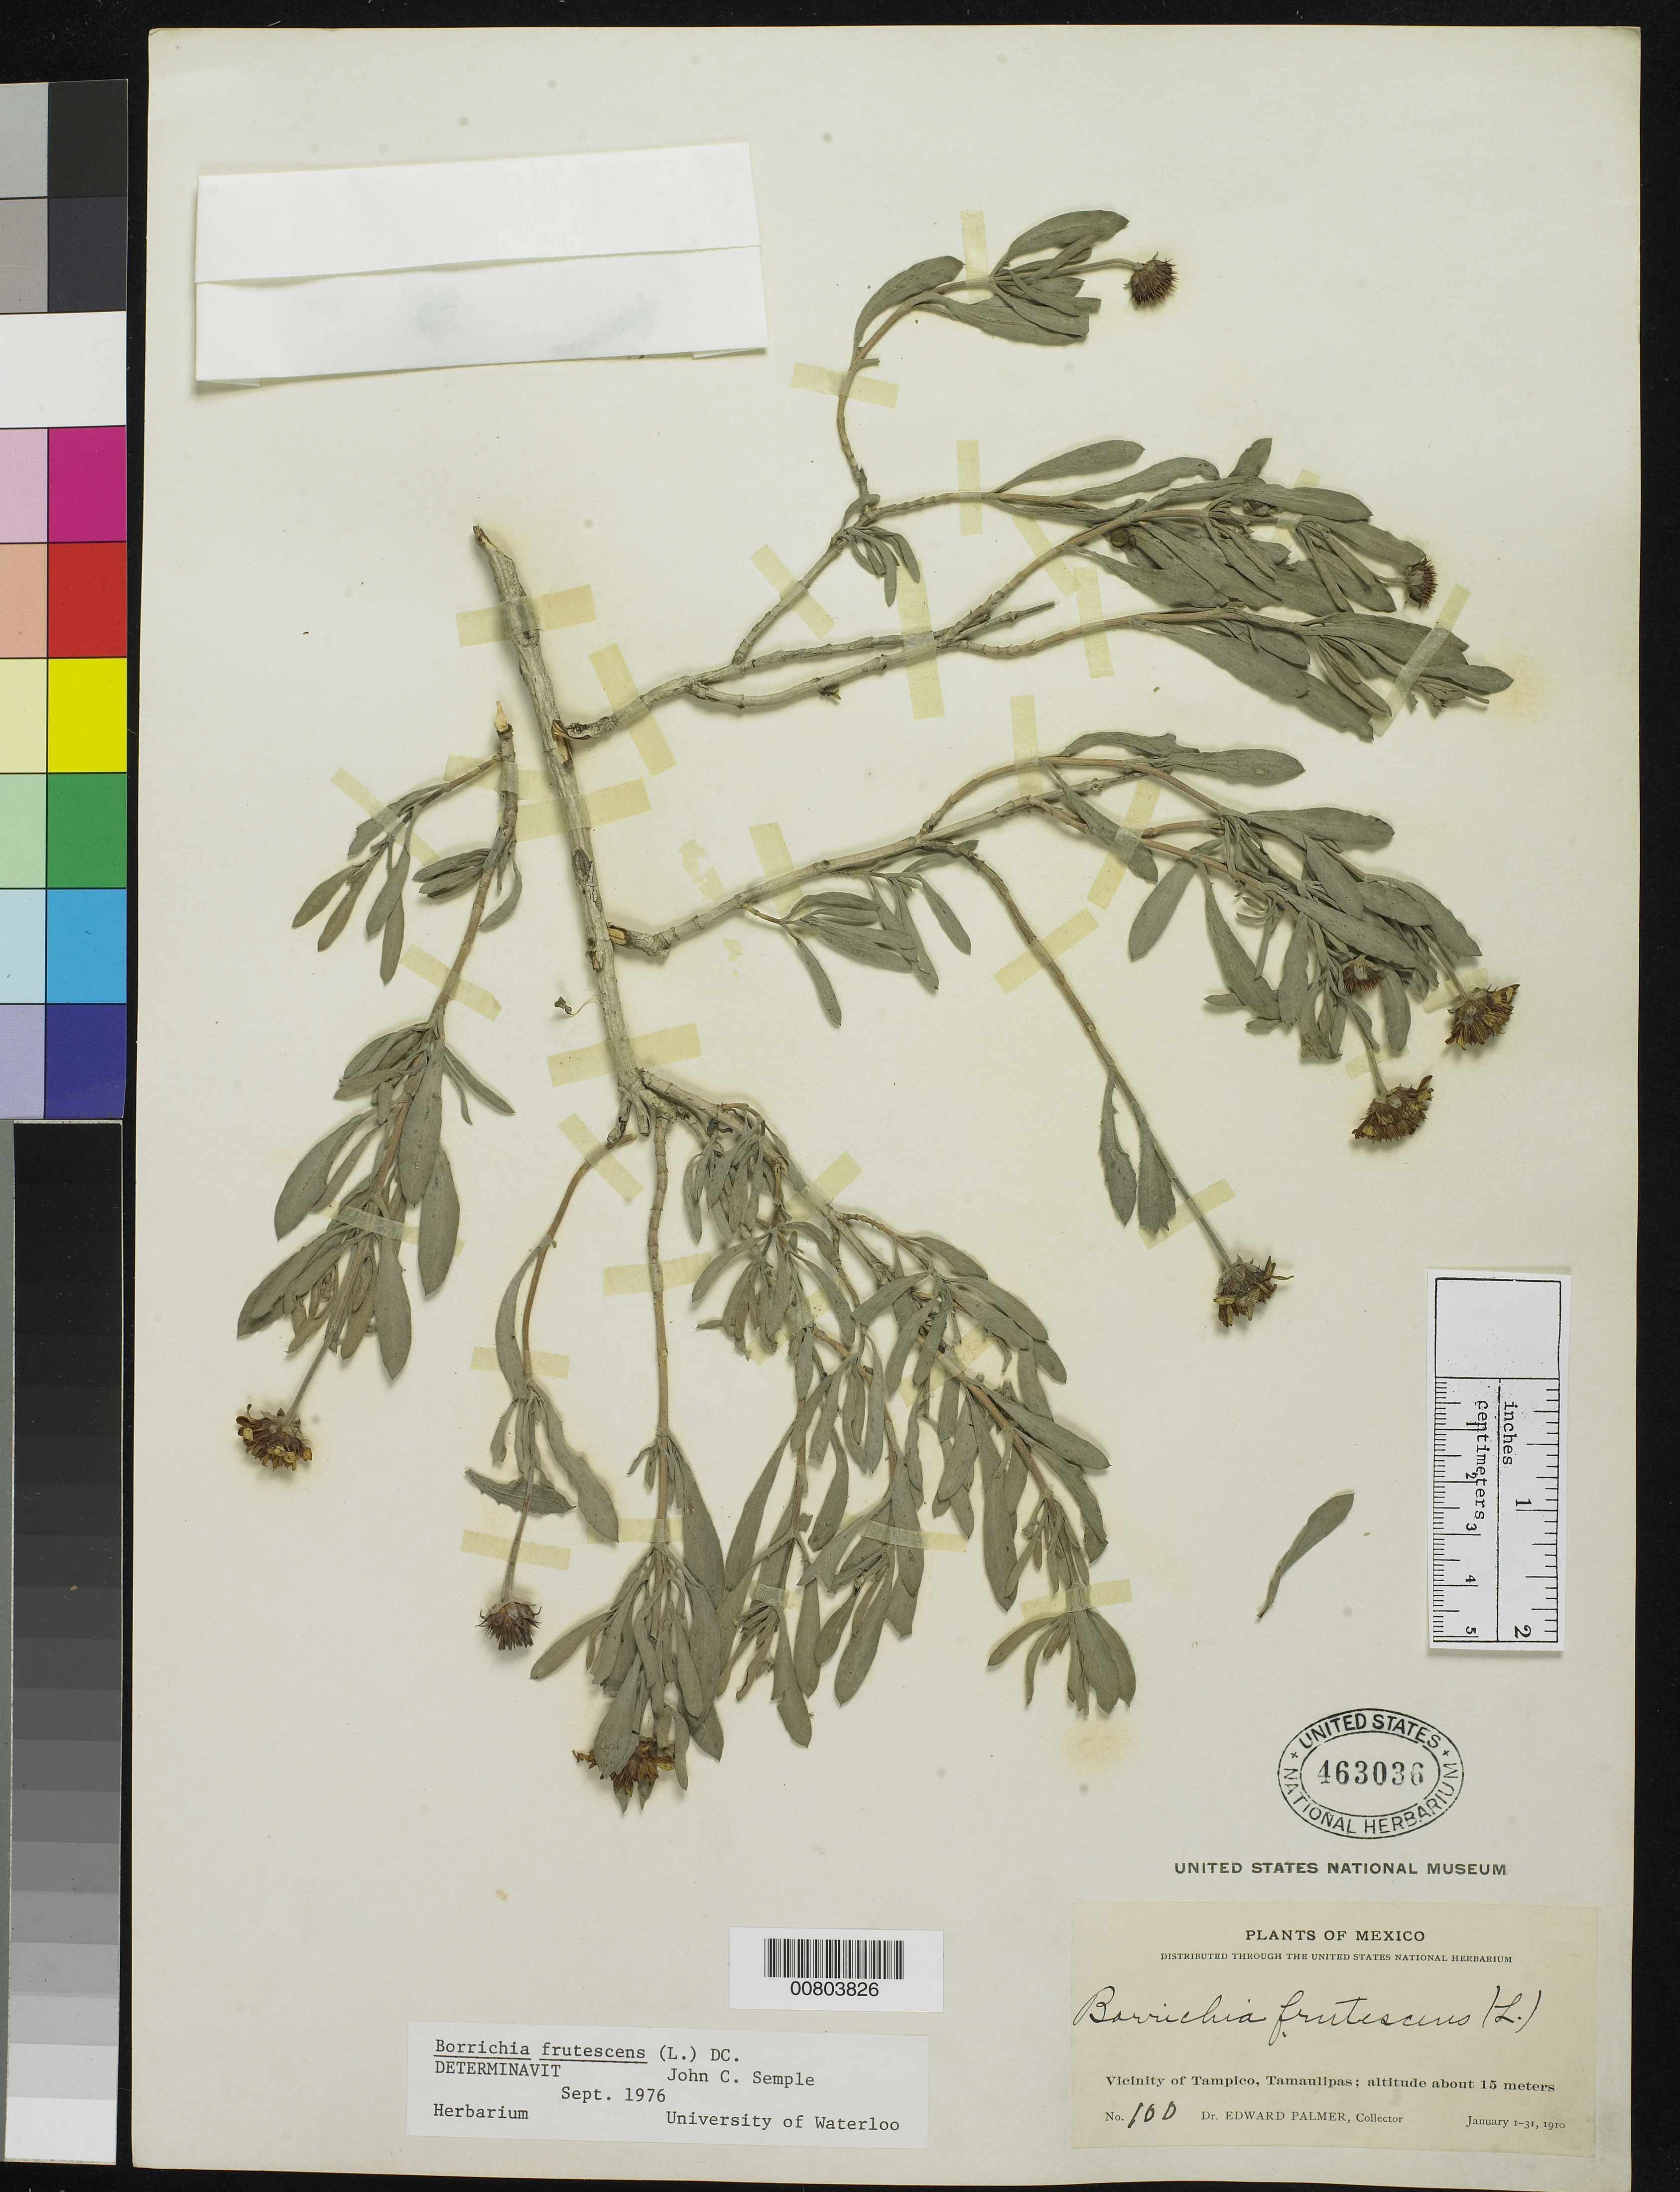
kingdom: Plantae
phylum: Tracheophyta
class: Magnoliopsida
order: Asterales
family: Asteraceae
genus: Borrichia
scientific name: Borrichia frutescens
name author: (L.) DC.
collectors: E. Palmer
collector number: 100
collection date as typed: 01 Jan 1910 to 31 Jan 1910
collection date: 1910-01-01/1910-01-31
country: Mexico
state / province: Tamaulipas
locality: Vicinity of Tampico, Tamaulipas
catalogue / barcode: US 463036